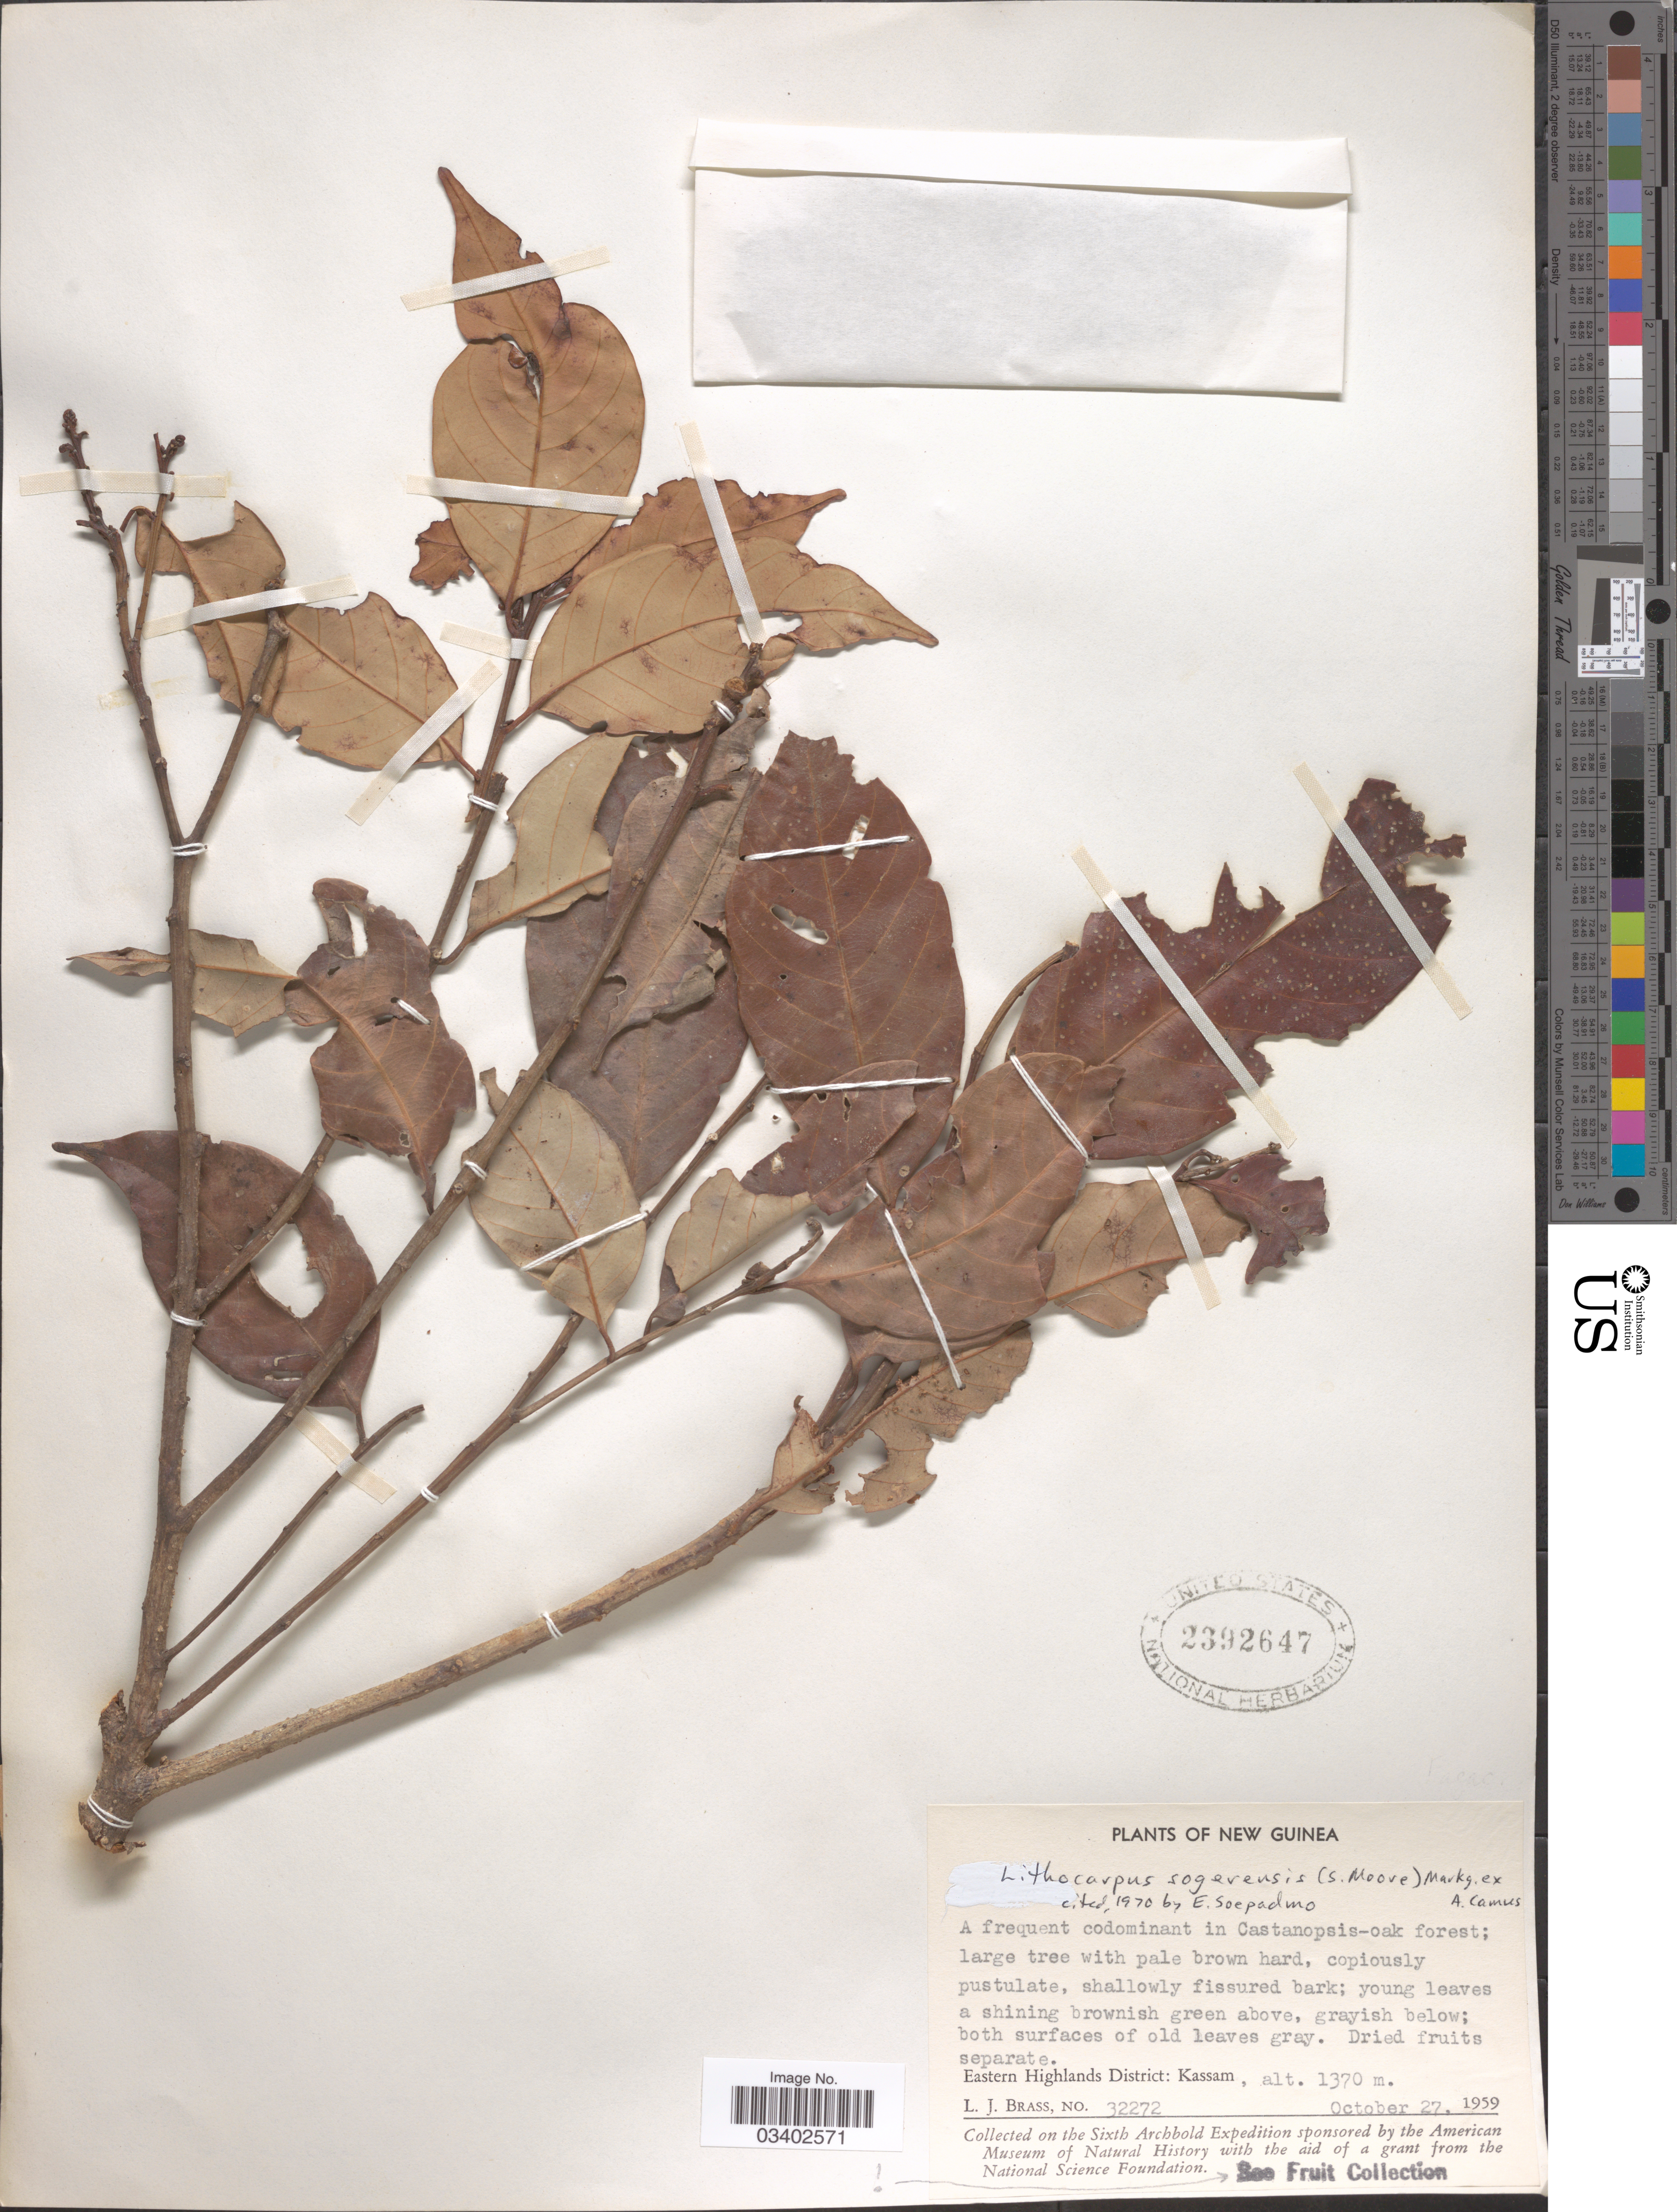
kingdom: Plantae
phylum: Tracheophyta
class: Magnoliopsida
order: Fagales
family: Fagaceae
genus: Lithocarpus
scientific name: Lithocarpus sogerensis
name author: (S. Moore) Markgr. ex A. Camus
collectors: L. J. Brass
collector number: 32272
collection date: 1959-10-27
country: Papua New Guinea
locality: New Guinea. Eastern Highlands District: Kassam.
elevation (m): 1370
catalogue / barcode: US 2392647